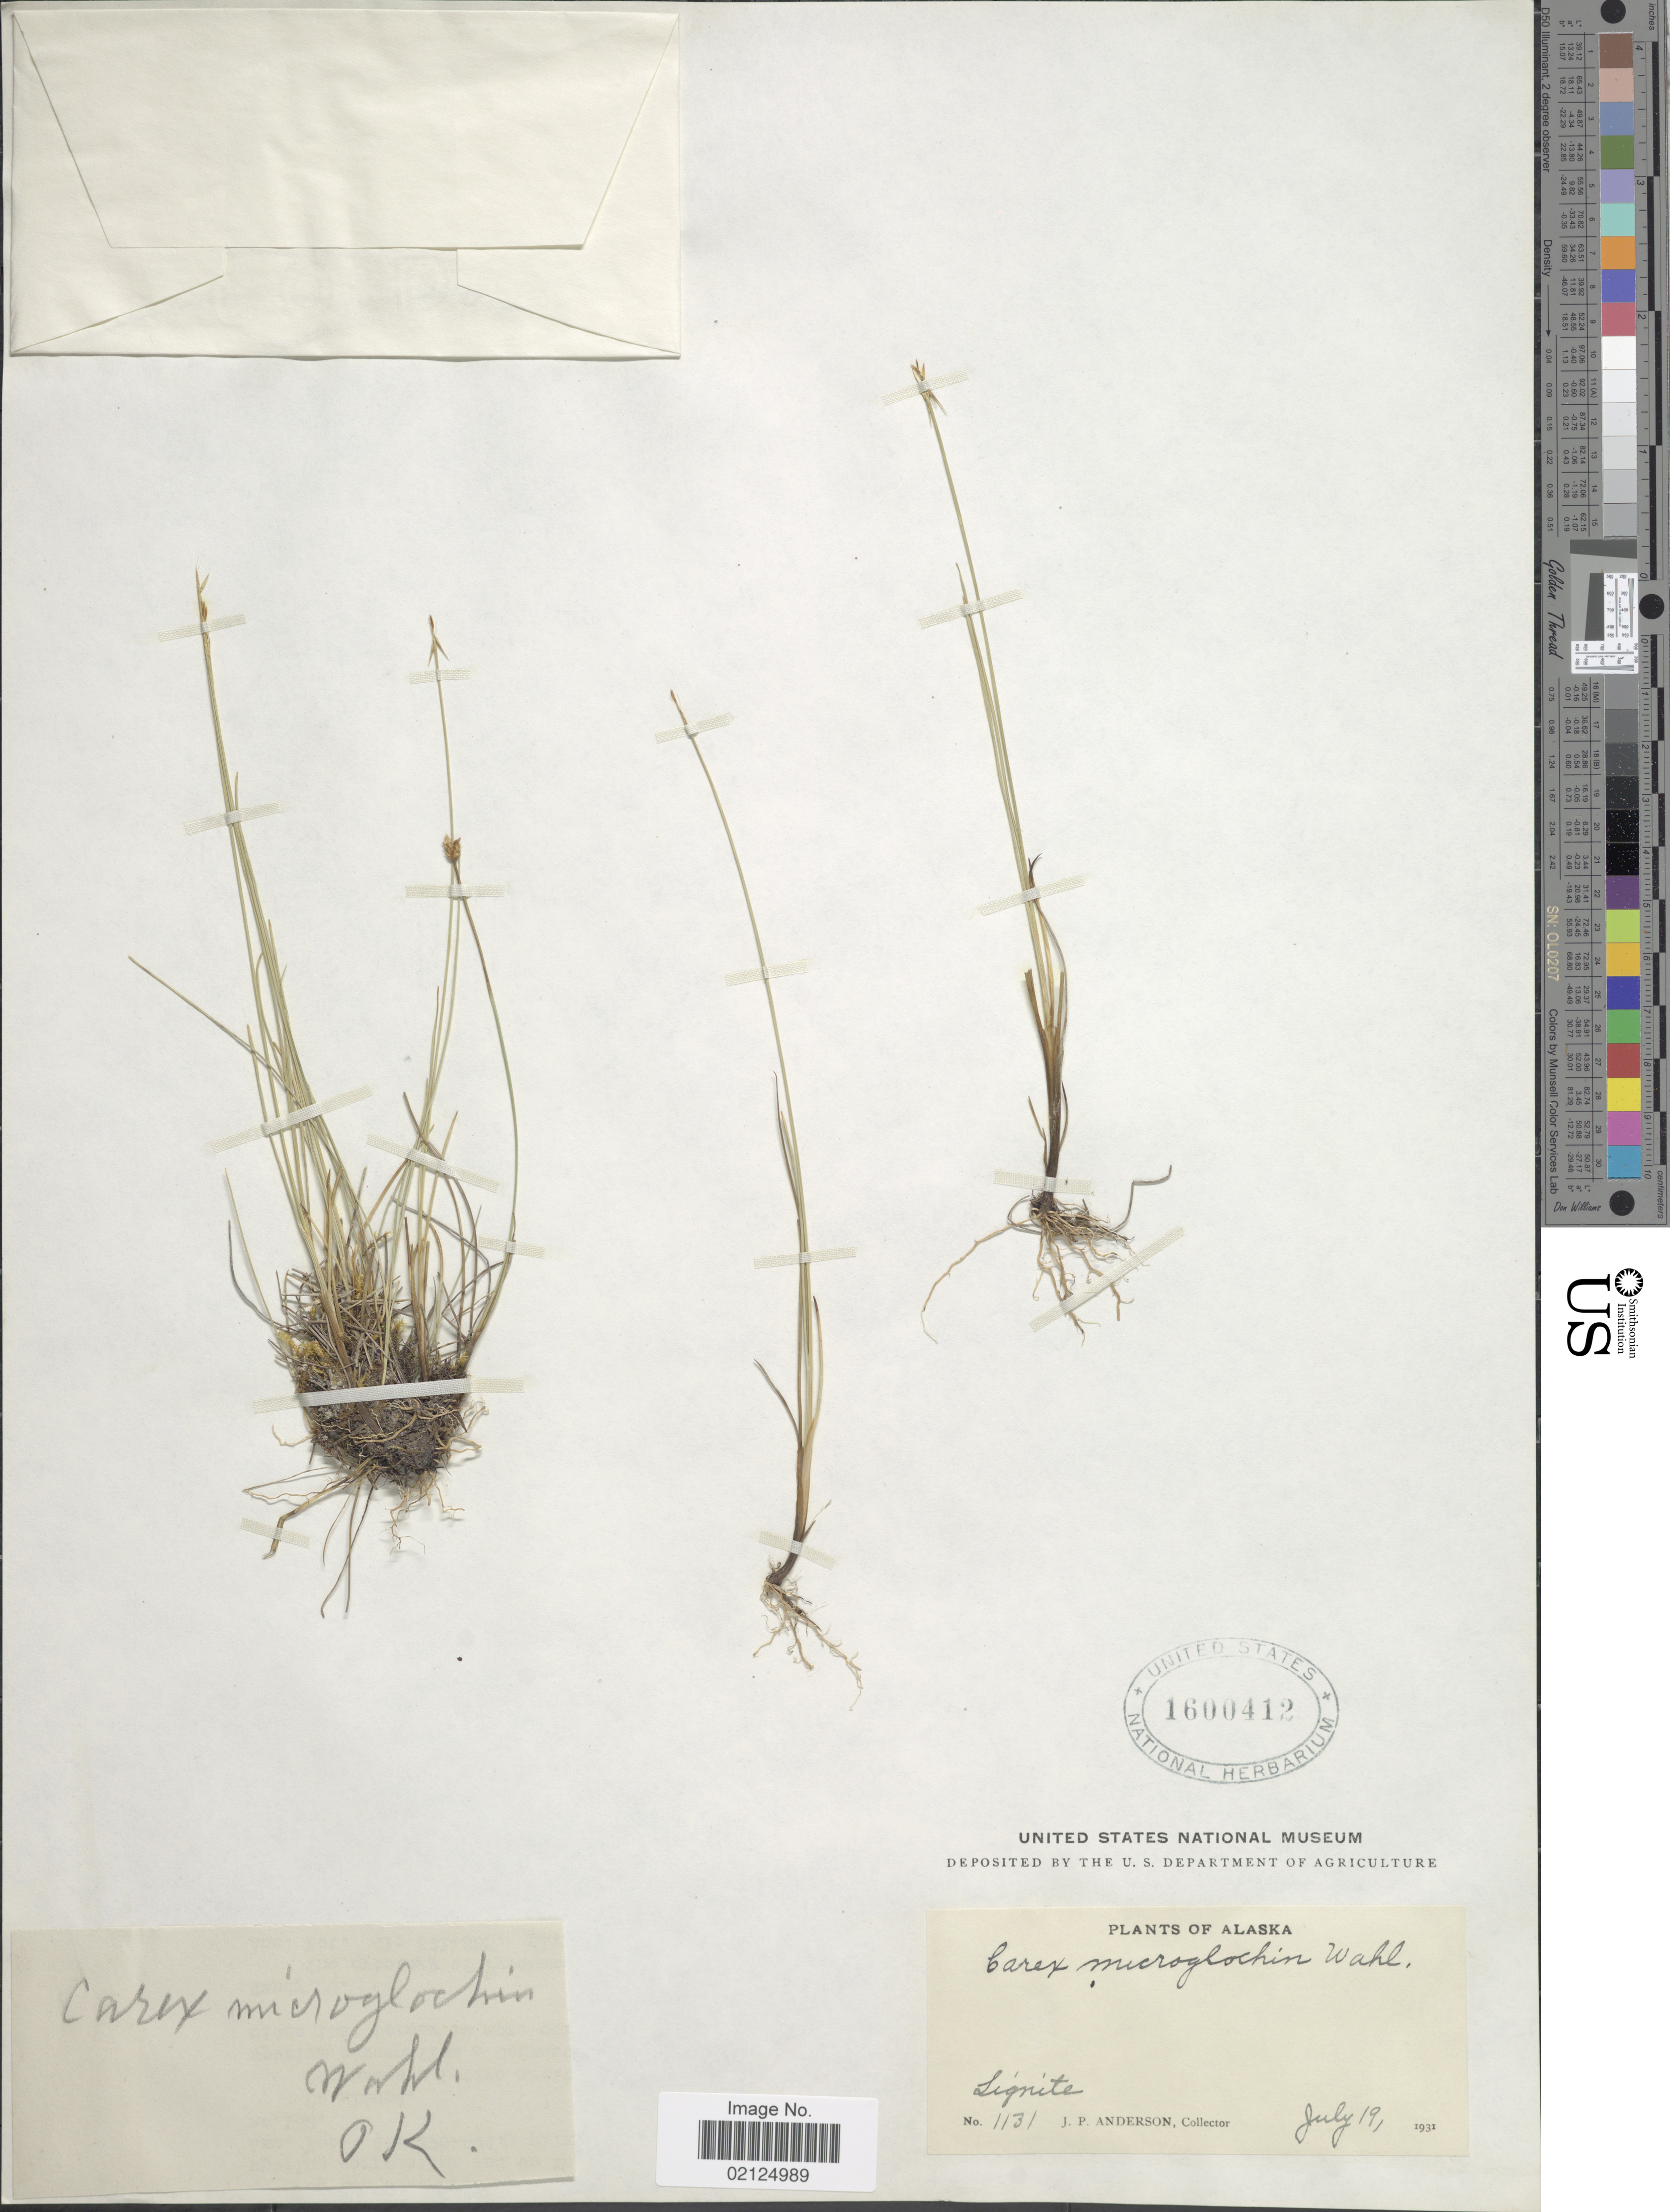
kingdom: Plantae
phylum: Tracheophyta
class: Liliopsida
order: Poales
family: Cyperaceae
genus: Carex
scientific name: Carex microglochin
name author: Wahlenb.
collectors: J. P. Anderson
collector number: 1131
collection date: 1931-07-19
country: United States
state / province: Alaska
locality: Lignite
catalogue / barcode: US 1600412